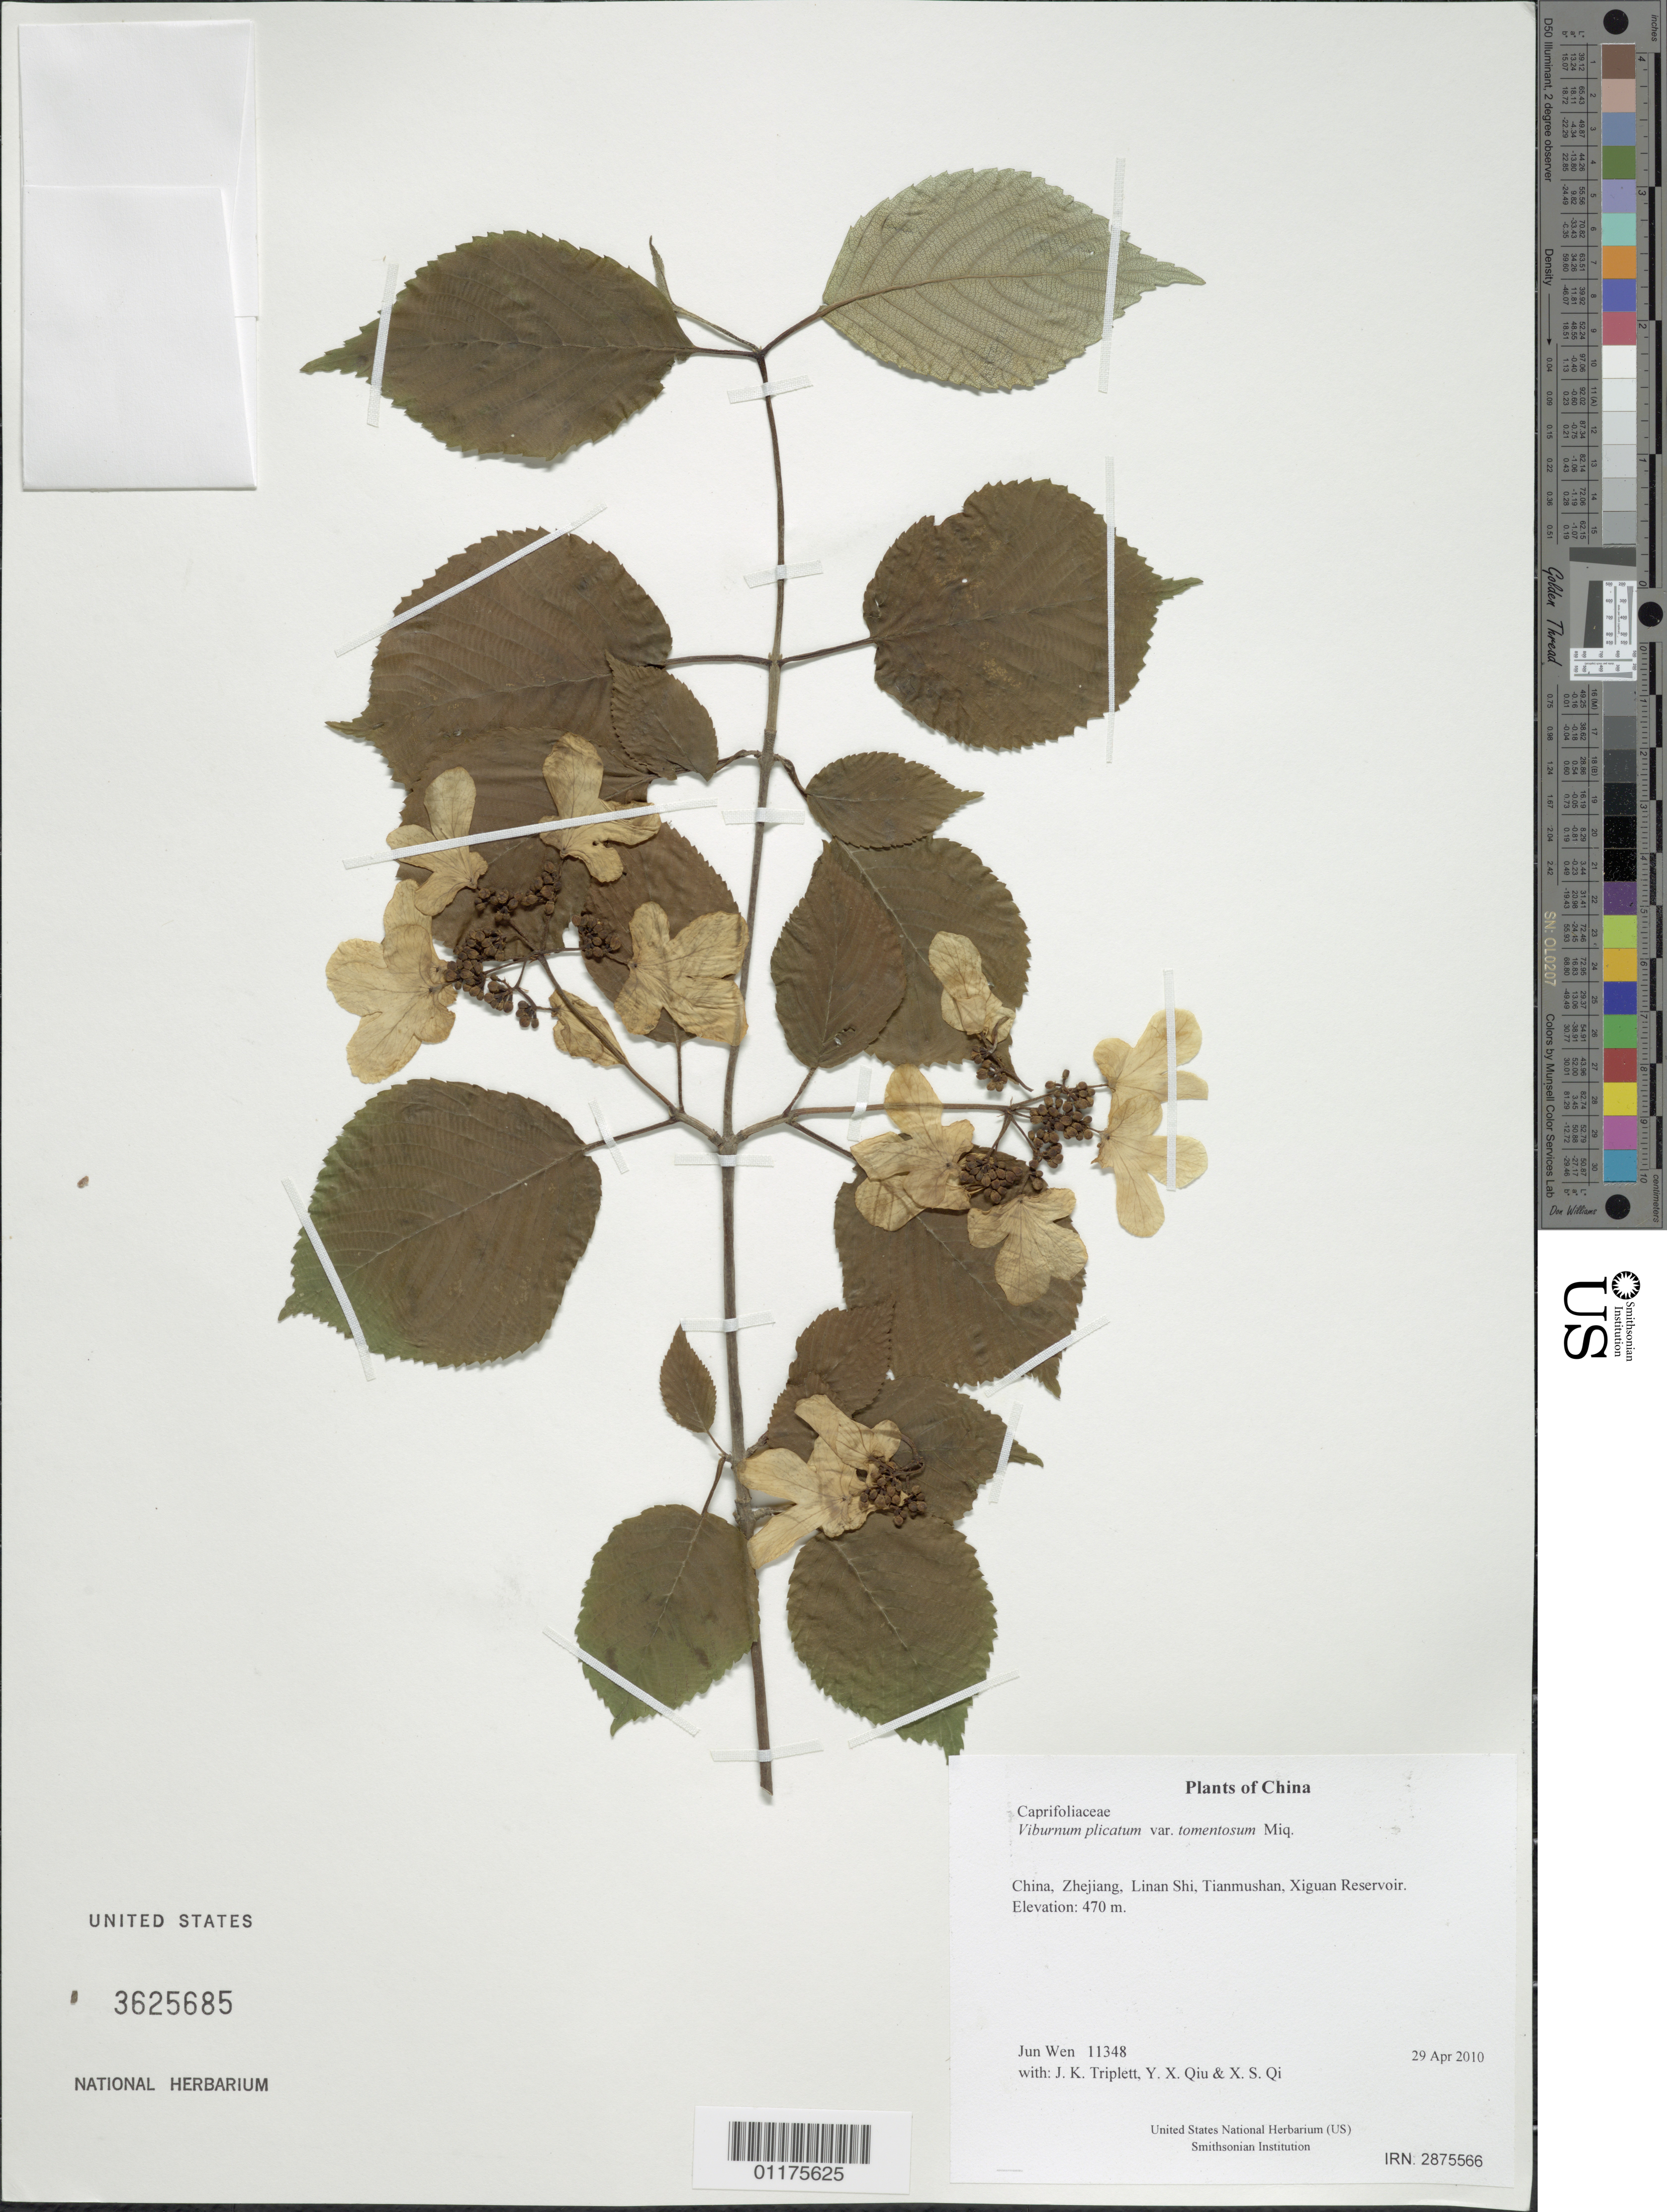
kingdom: Plantae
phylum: Tracheophyta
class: Magnoliopsida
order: Dipsacales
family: Viburnaceae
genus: Viburnum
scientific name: Viburnum plicatum var. tomentosum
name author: Miq.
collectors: J. Wen, J. K. Triplett, Y. X. Qiu & X. S. Qi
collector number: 11348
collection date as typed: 29 Apr 2010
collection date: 2010-04-29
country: China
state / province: Zhejiang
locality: Linan Shi, Tianmushan, Xiguan Reservoir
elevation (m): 470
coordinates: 30 20.754 N, 119 27.127 E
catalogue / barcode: US 3625685